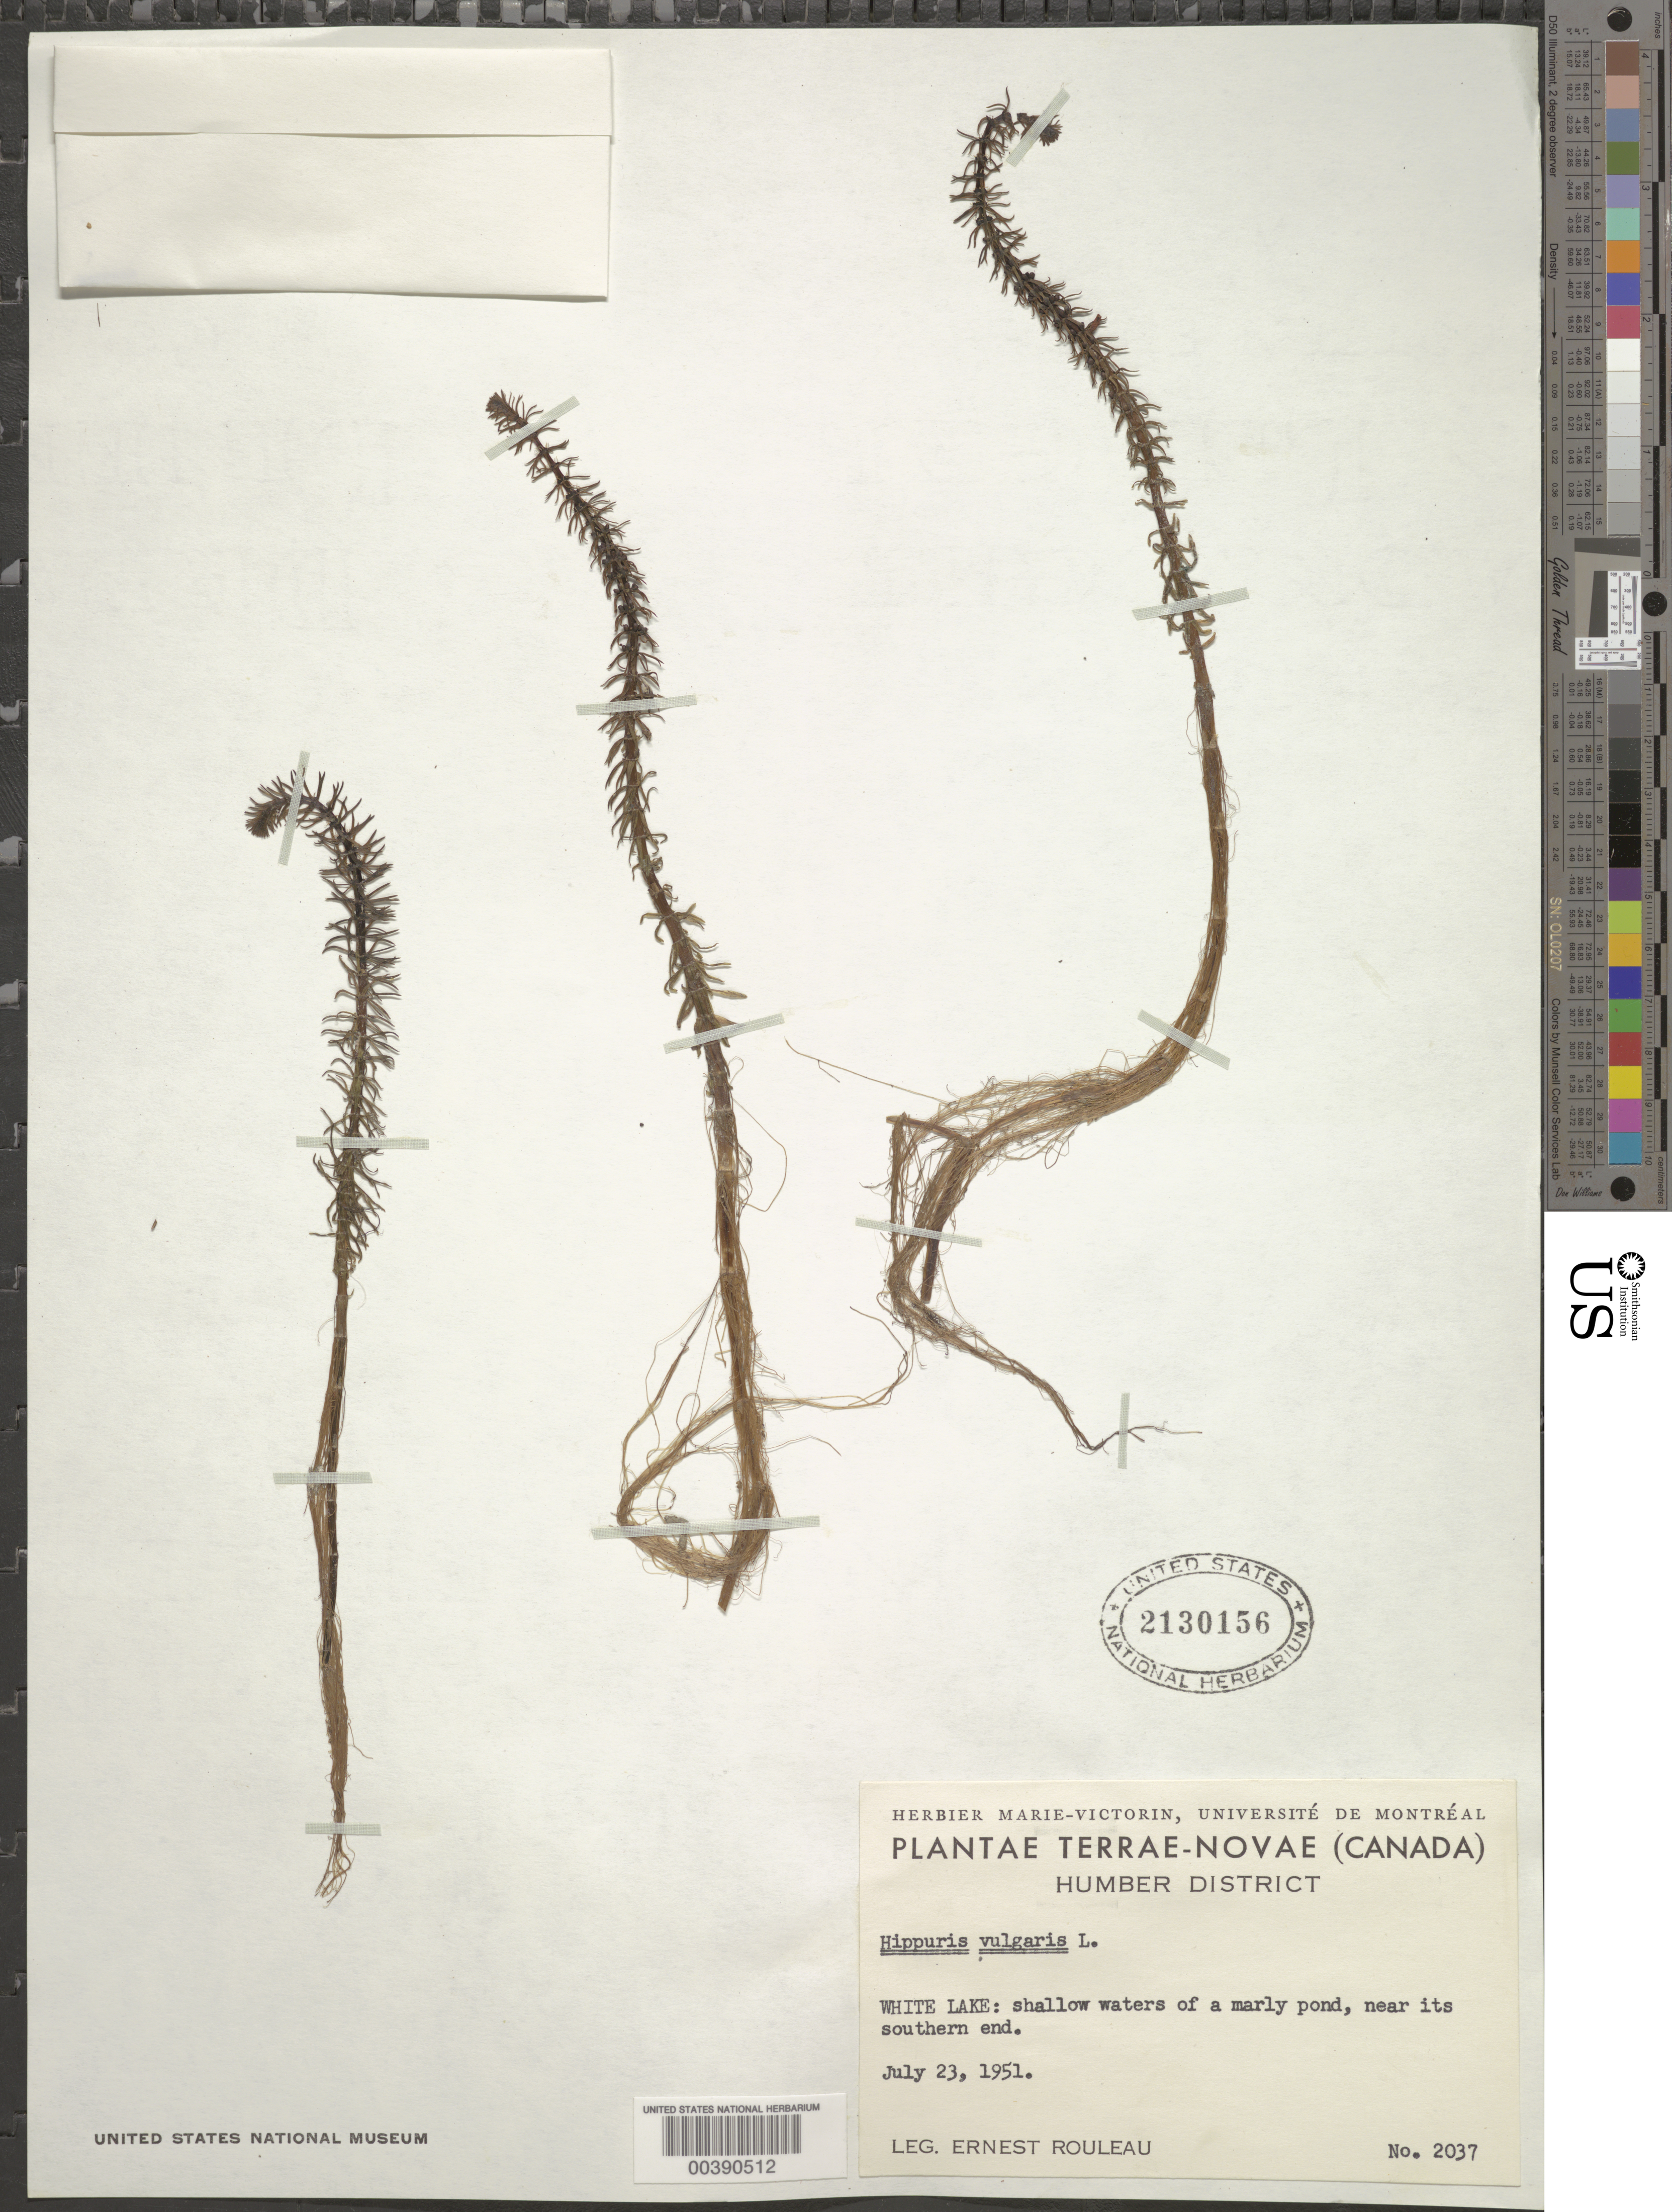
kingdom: Plantae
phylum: Tracheophyta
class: Magnoliopsida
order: Lamiales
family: Plantaginaceae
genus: Hippuris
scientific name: Hippuris vulgaris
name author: L.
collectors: E. Rouleau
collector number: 2037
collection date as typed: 23 Jul 1951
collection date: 1951-07-23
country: Canada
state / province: Newfoundland and Labrador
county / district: Humber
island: Newfoundland Island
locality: Near S end of White Lake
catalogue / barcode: US 2130156